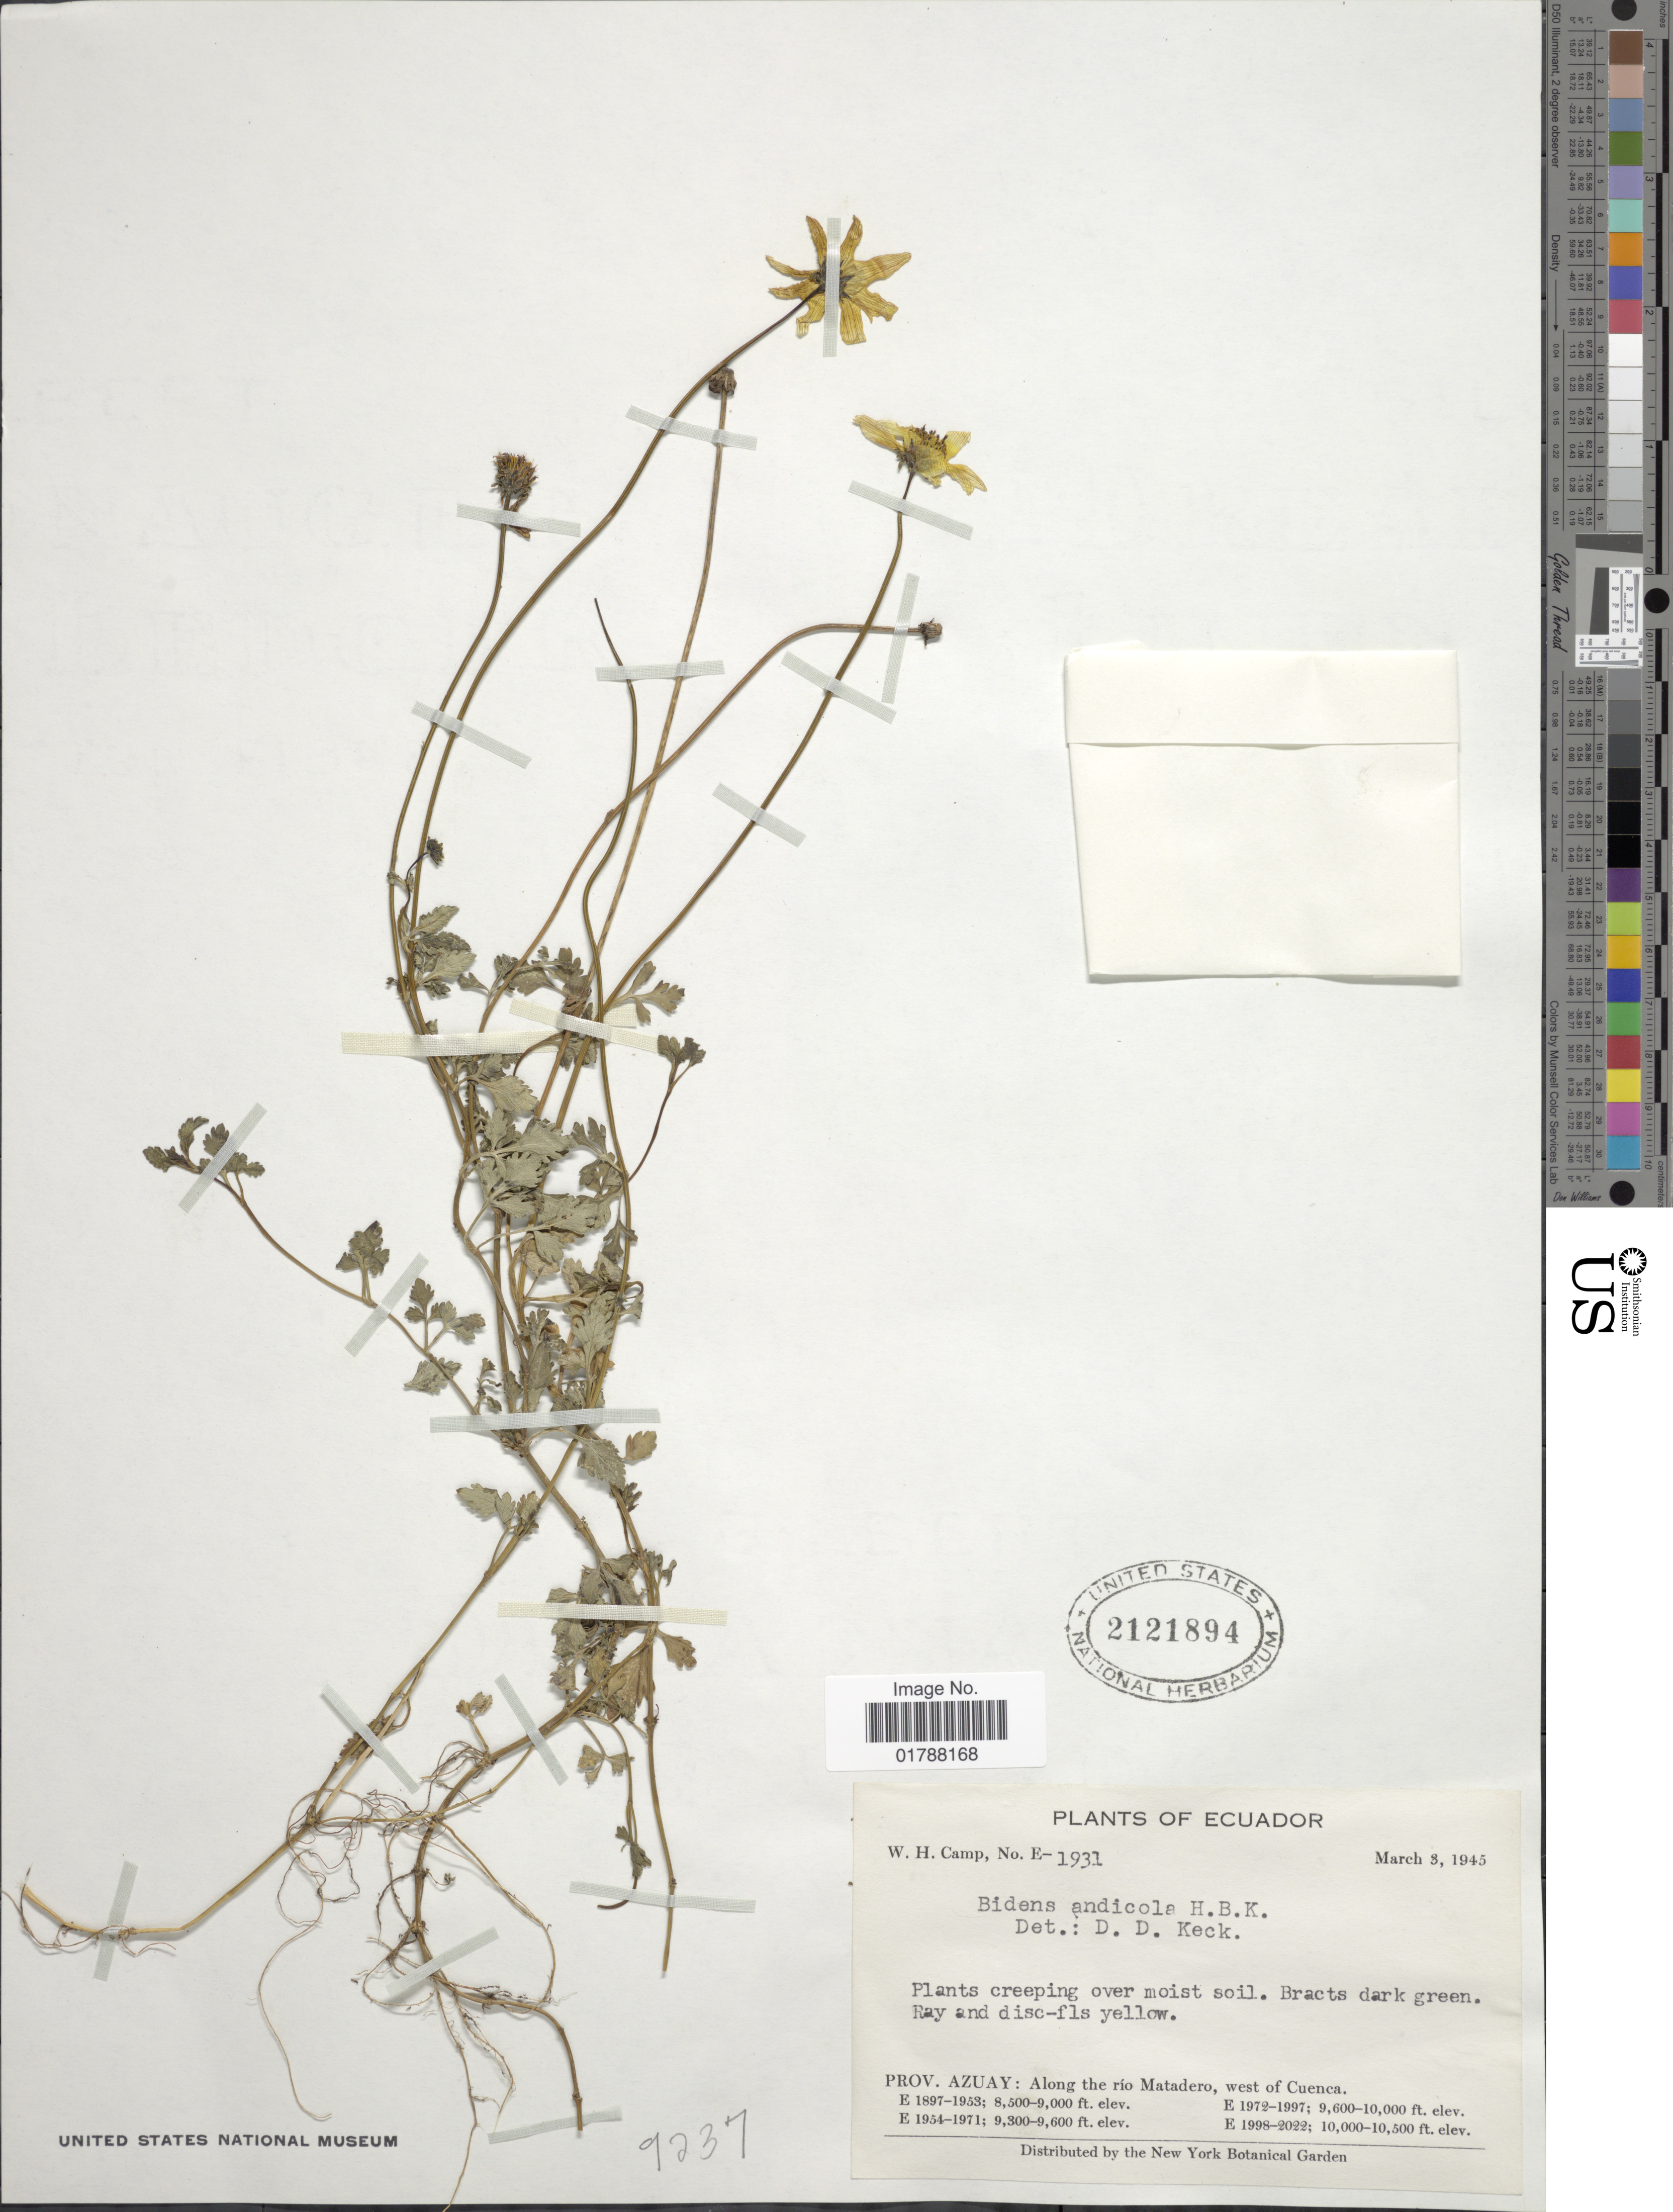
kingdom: Plantae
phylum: Tracheophyta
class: Magnoliopsida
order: Asterales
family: Asteraceae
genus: Bidens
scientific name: Bidens andicola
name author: Kunth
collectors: W. H. Camp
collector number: E-1931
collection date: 1945-03-03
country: Ecuador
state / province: Azuay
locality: Along the río Matadero, west of Cuenca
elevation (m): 2591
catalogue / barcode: US 2121894